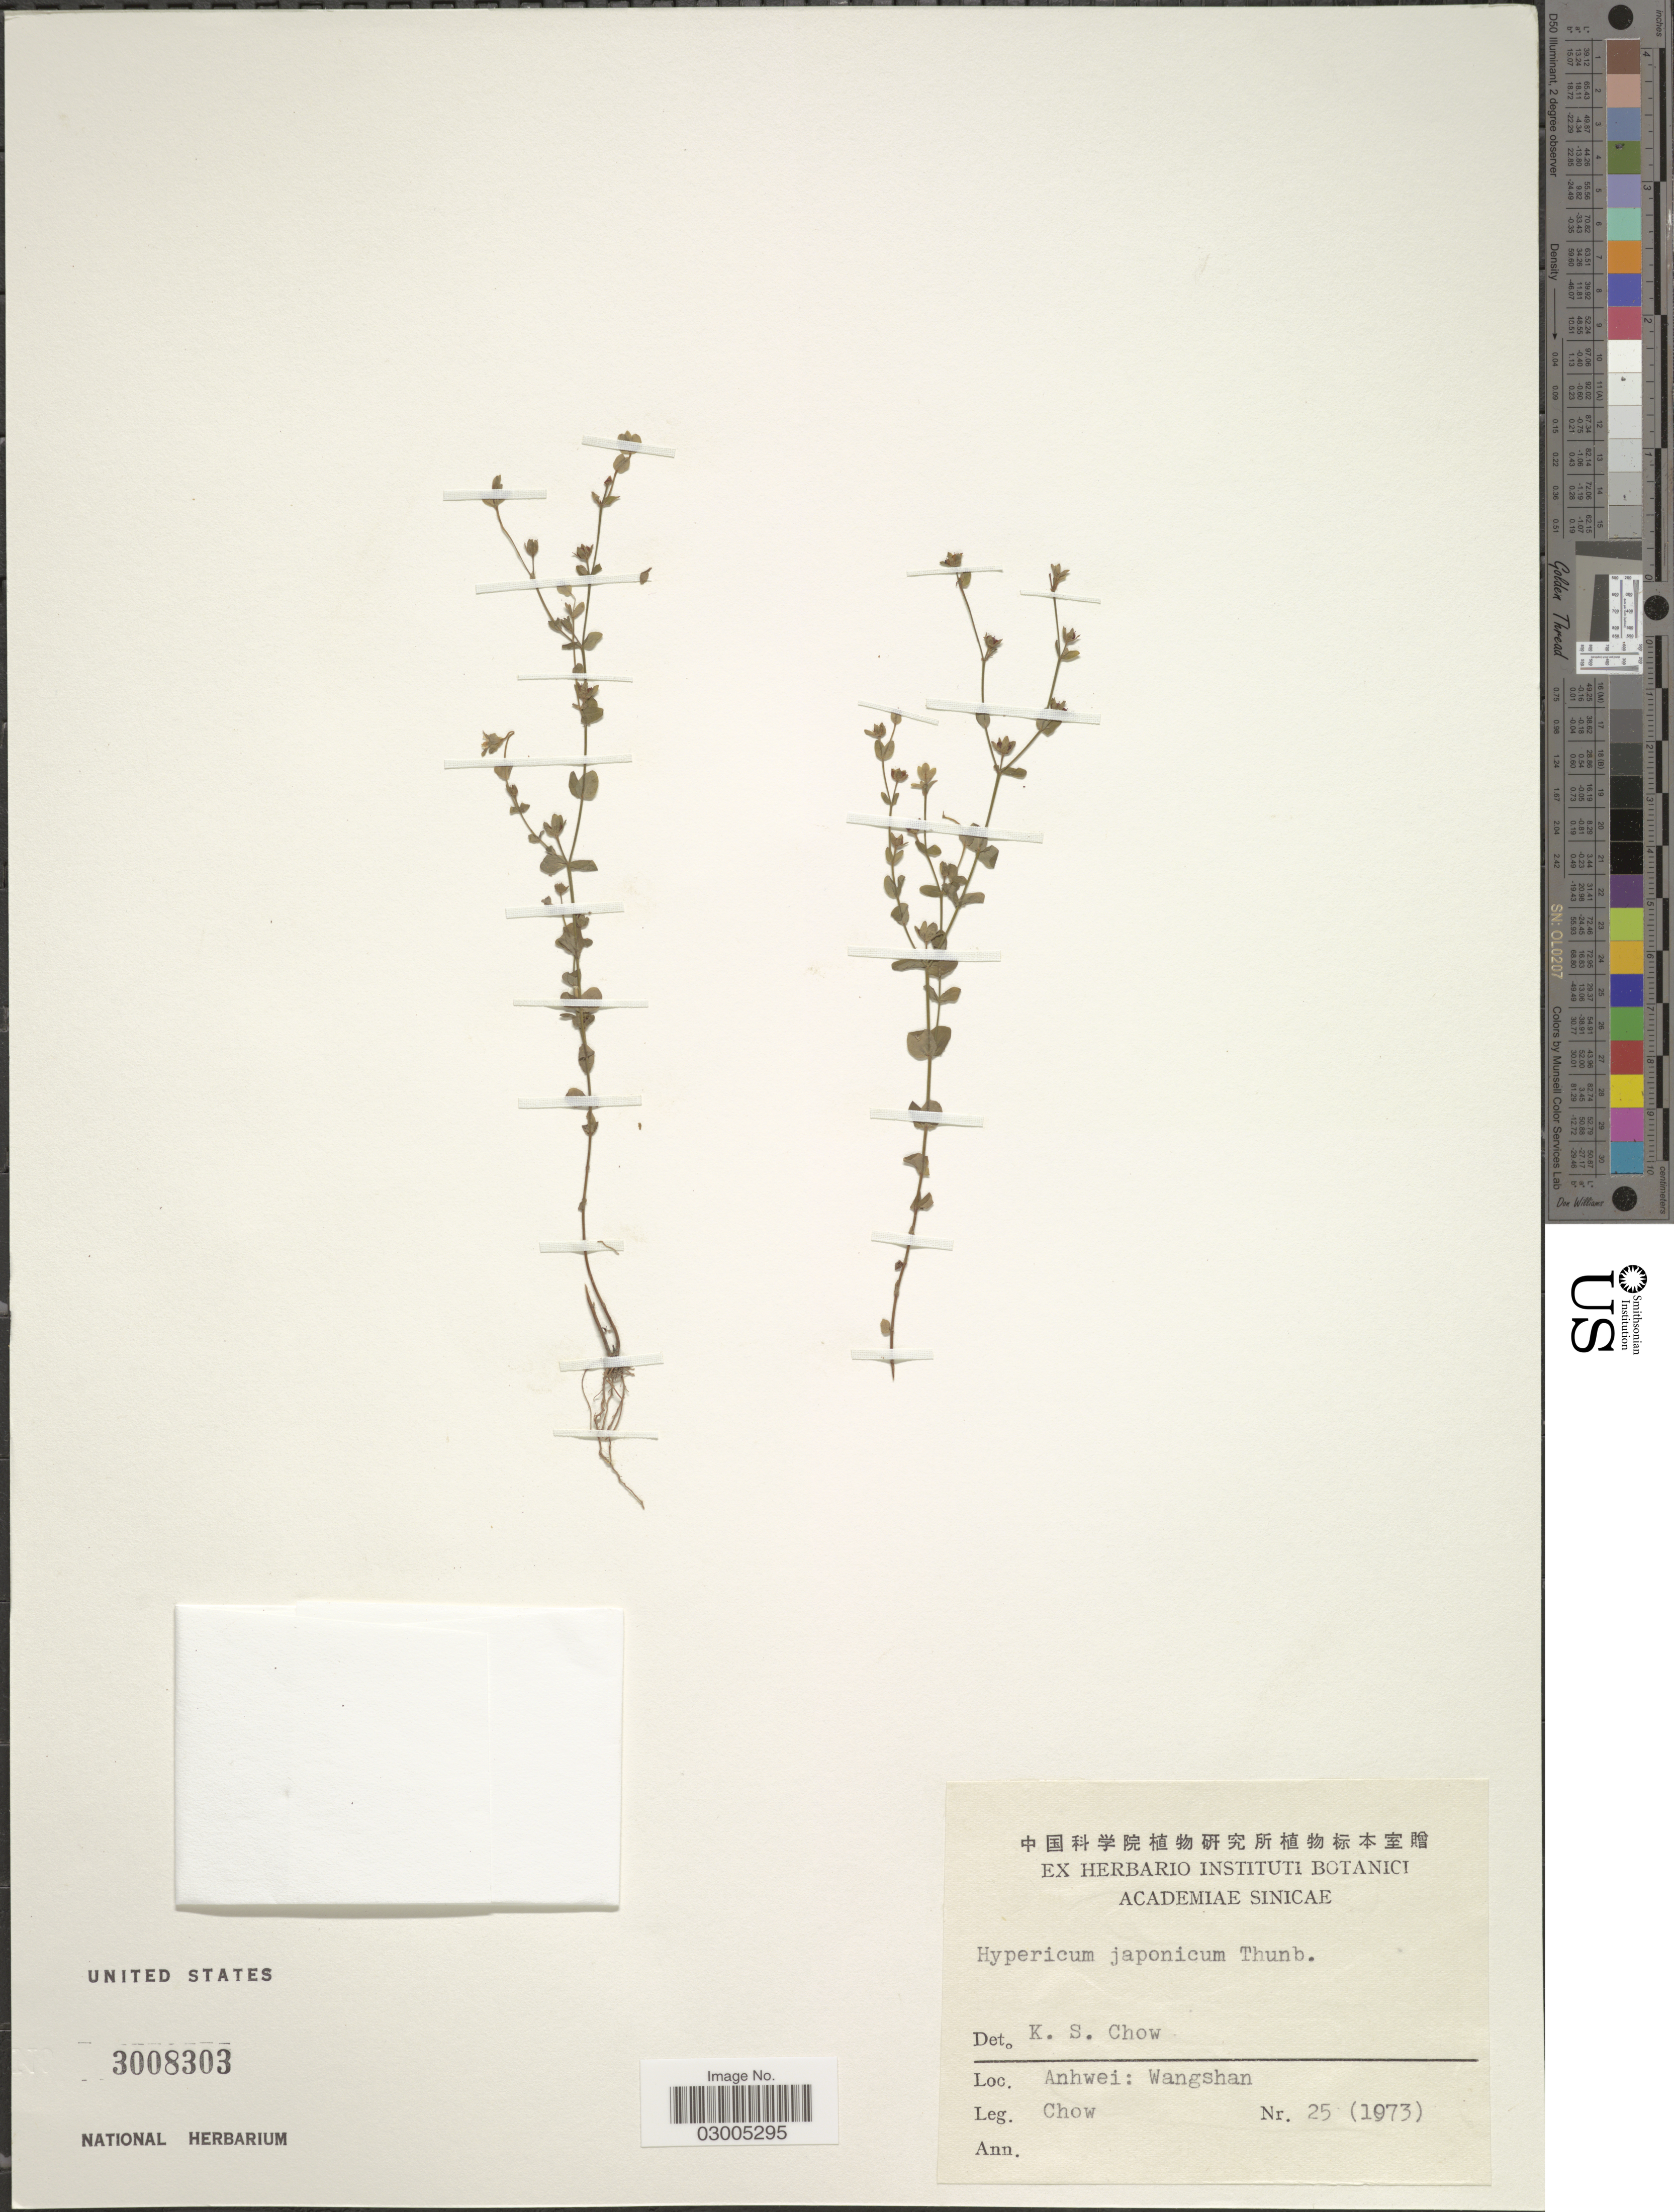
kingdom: Plantae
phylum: Tracheophyta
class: Magnoliopsida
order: Malpighiales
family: Hypericaceae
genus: Hypericum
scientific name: Hypericum japonicum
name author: Thunb.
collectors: Chow, --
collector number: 25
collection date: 1973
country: China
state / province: Anhui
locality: Anhwei: Wangshan.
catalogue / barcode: US 3008303